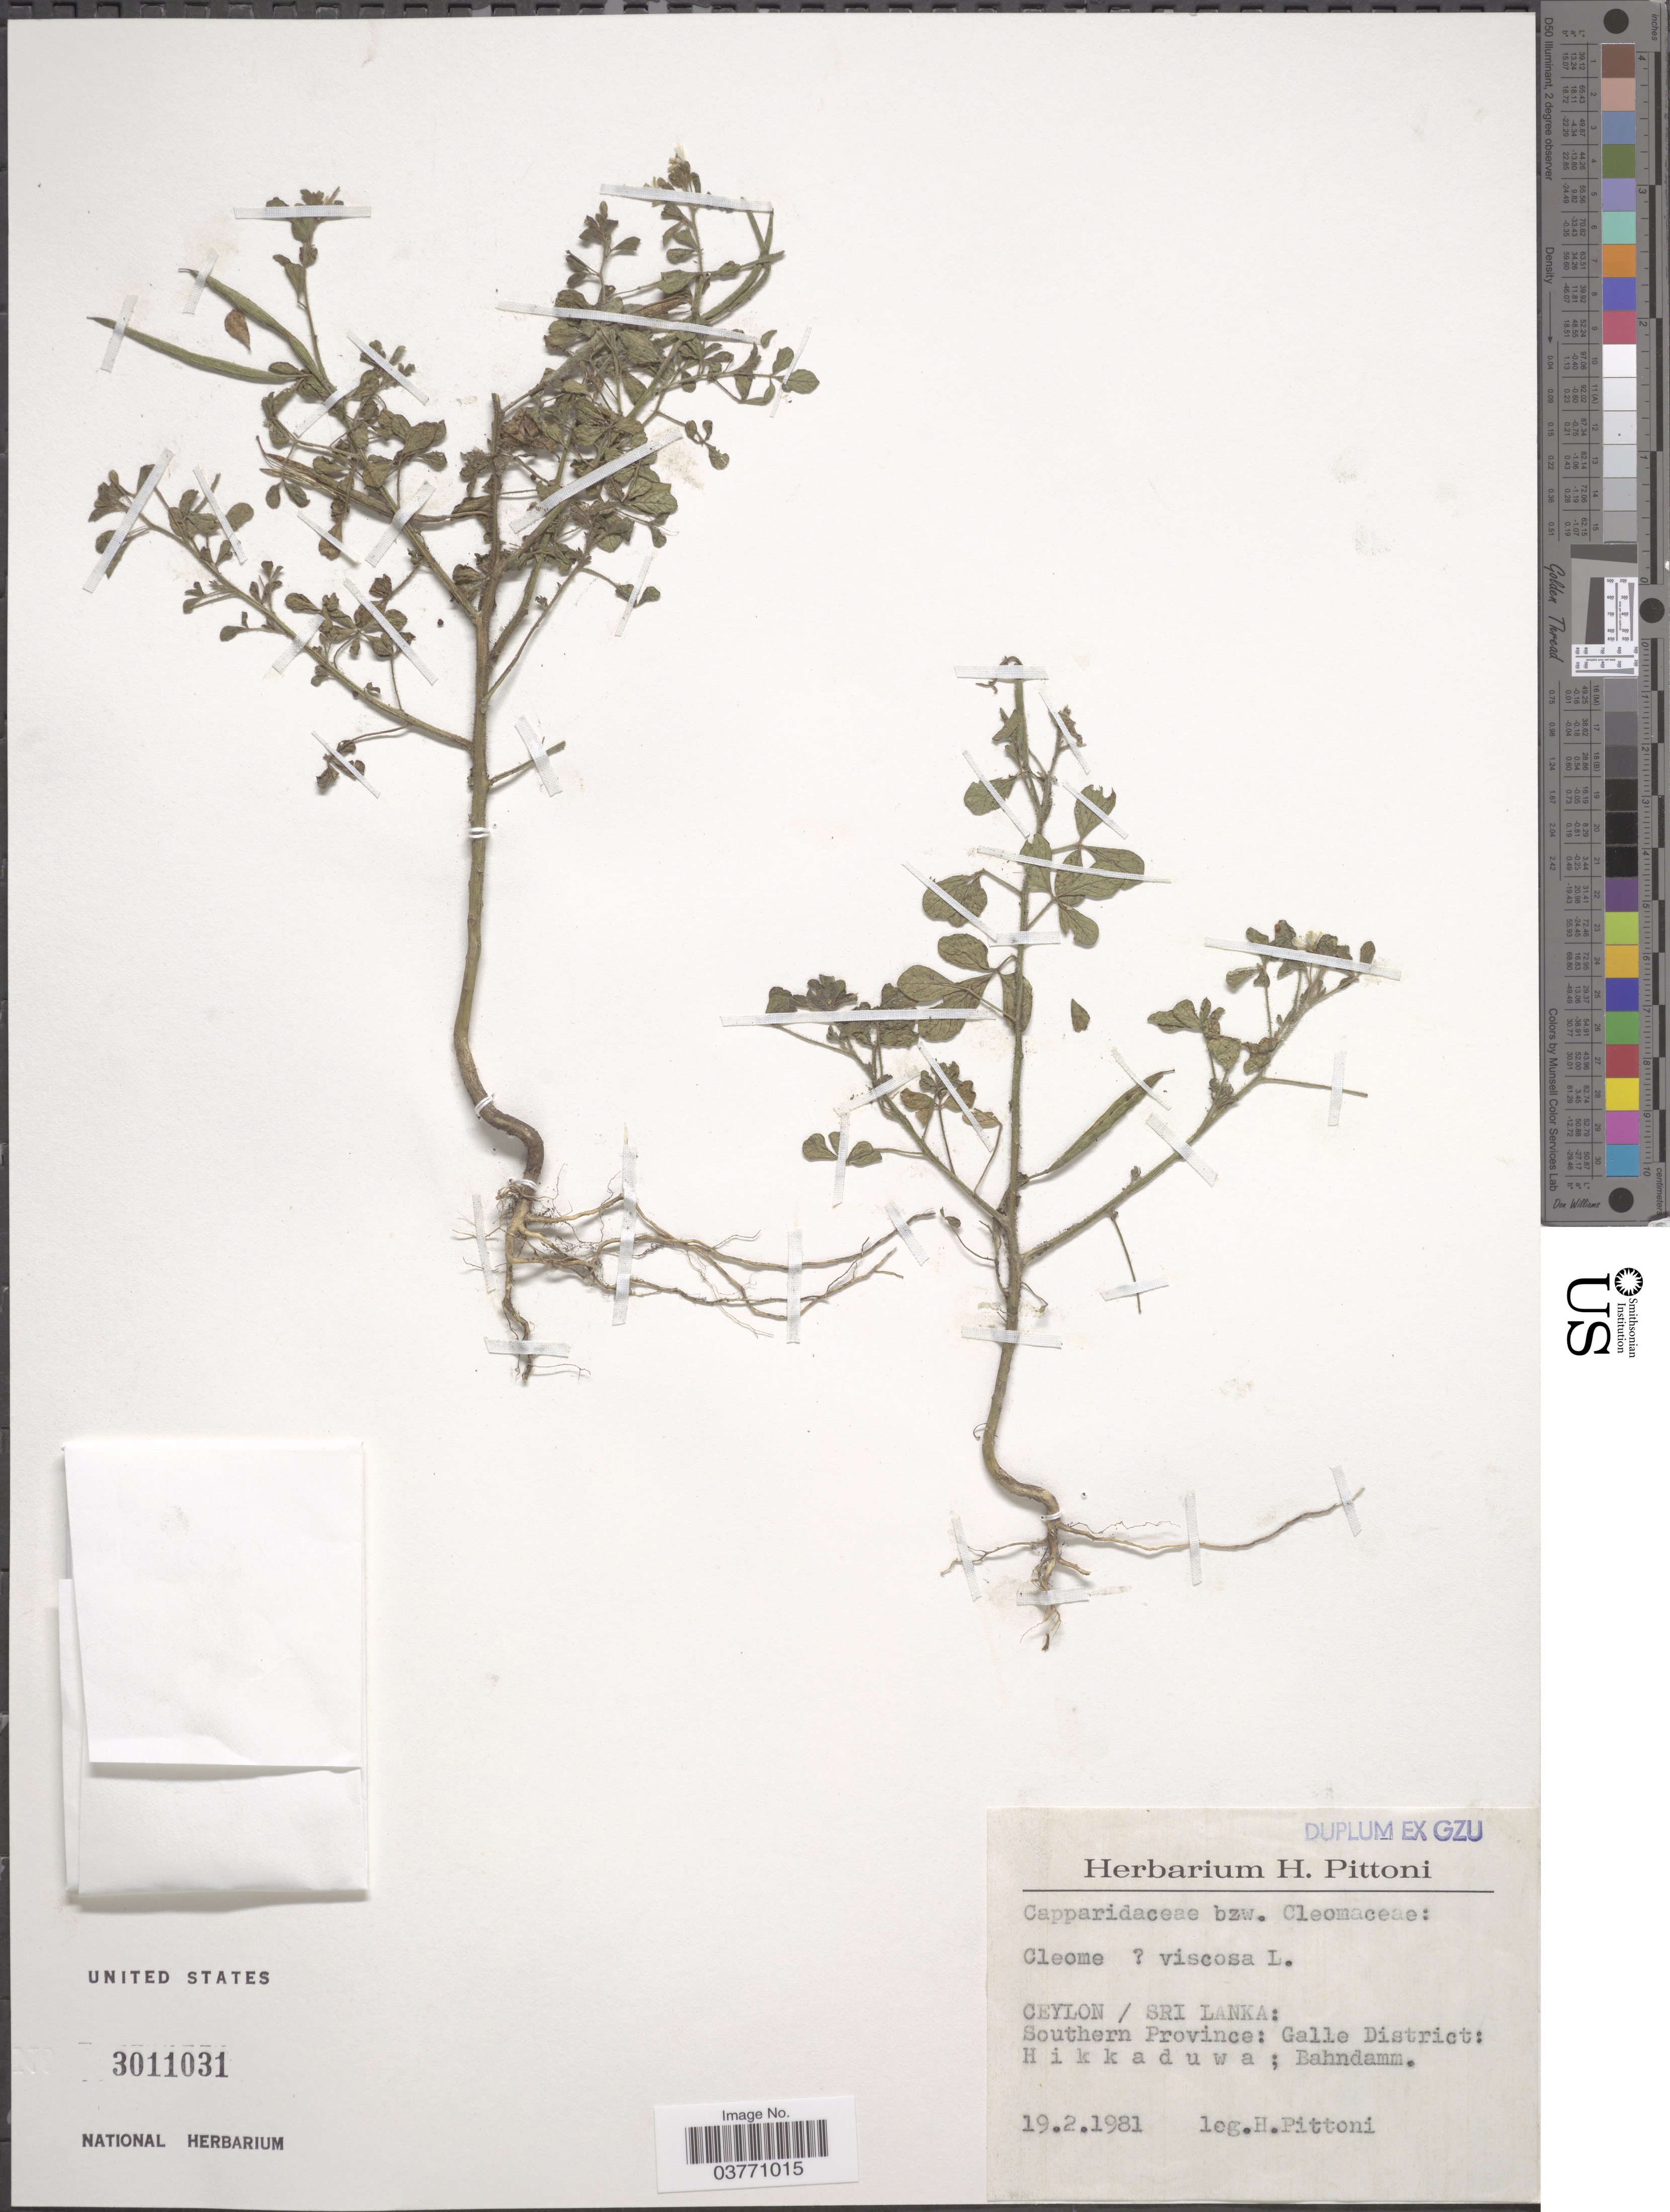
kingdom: Plantae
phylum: Tracheophyta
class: Magnoliopsida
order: Brassicales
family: Cleomaceae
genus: Arivela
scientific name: Arivela viscosa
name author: (L.) Raf.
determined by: Strong, M. T., (US), Smithsonian Institution - National Museum of Natural History (UNITED STATES)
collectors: H. Pittoni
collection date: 1981-02-19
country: Sri Lanka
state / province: Southern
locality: Ceylon: Galle District: Hikkaduwa; Bahndamm.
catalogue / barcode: US 3011031